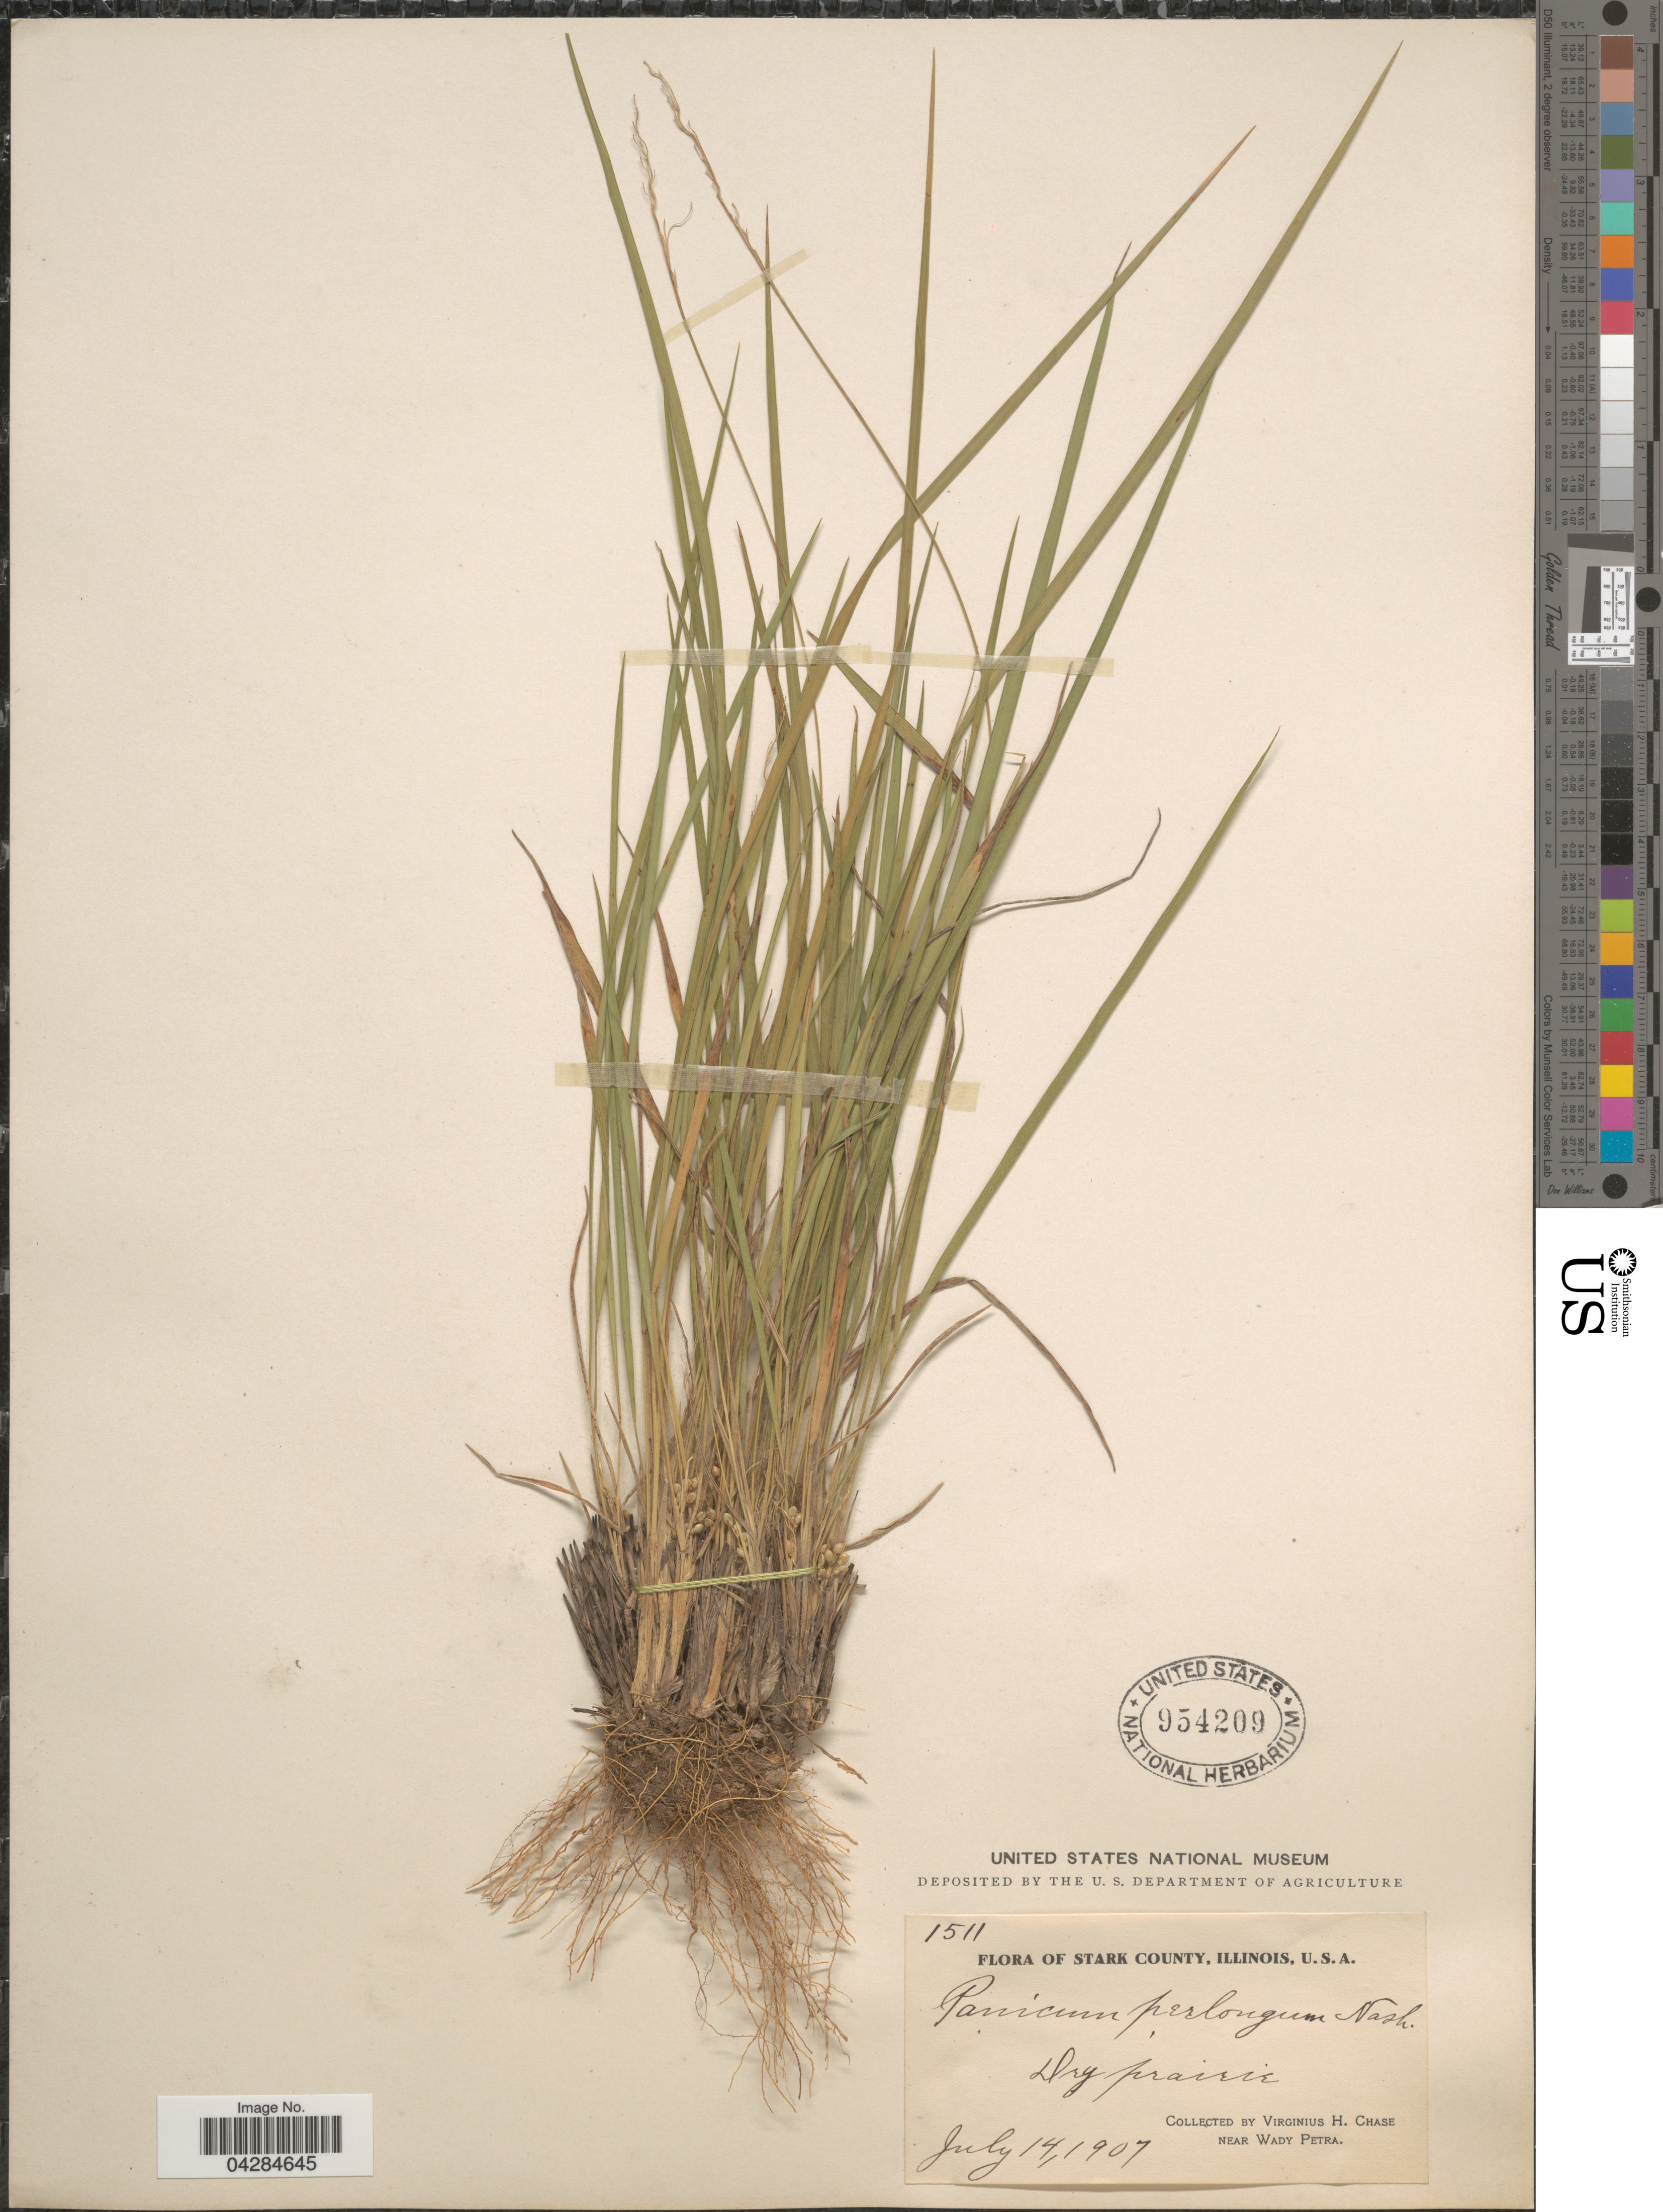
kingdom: Plantae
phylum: Tracheophyta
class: Liliopsida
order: Poales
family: Poaceae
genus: Dichanthelium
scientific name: Dichanthelium perlongum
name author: (Nash) Freckmann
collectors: V. H. Chase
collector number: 1511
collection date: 1907-07-14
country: United States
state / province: Illinois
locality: Stark County. Near Wady Petra.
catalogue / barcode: US 954209